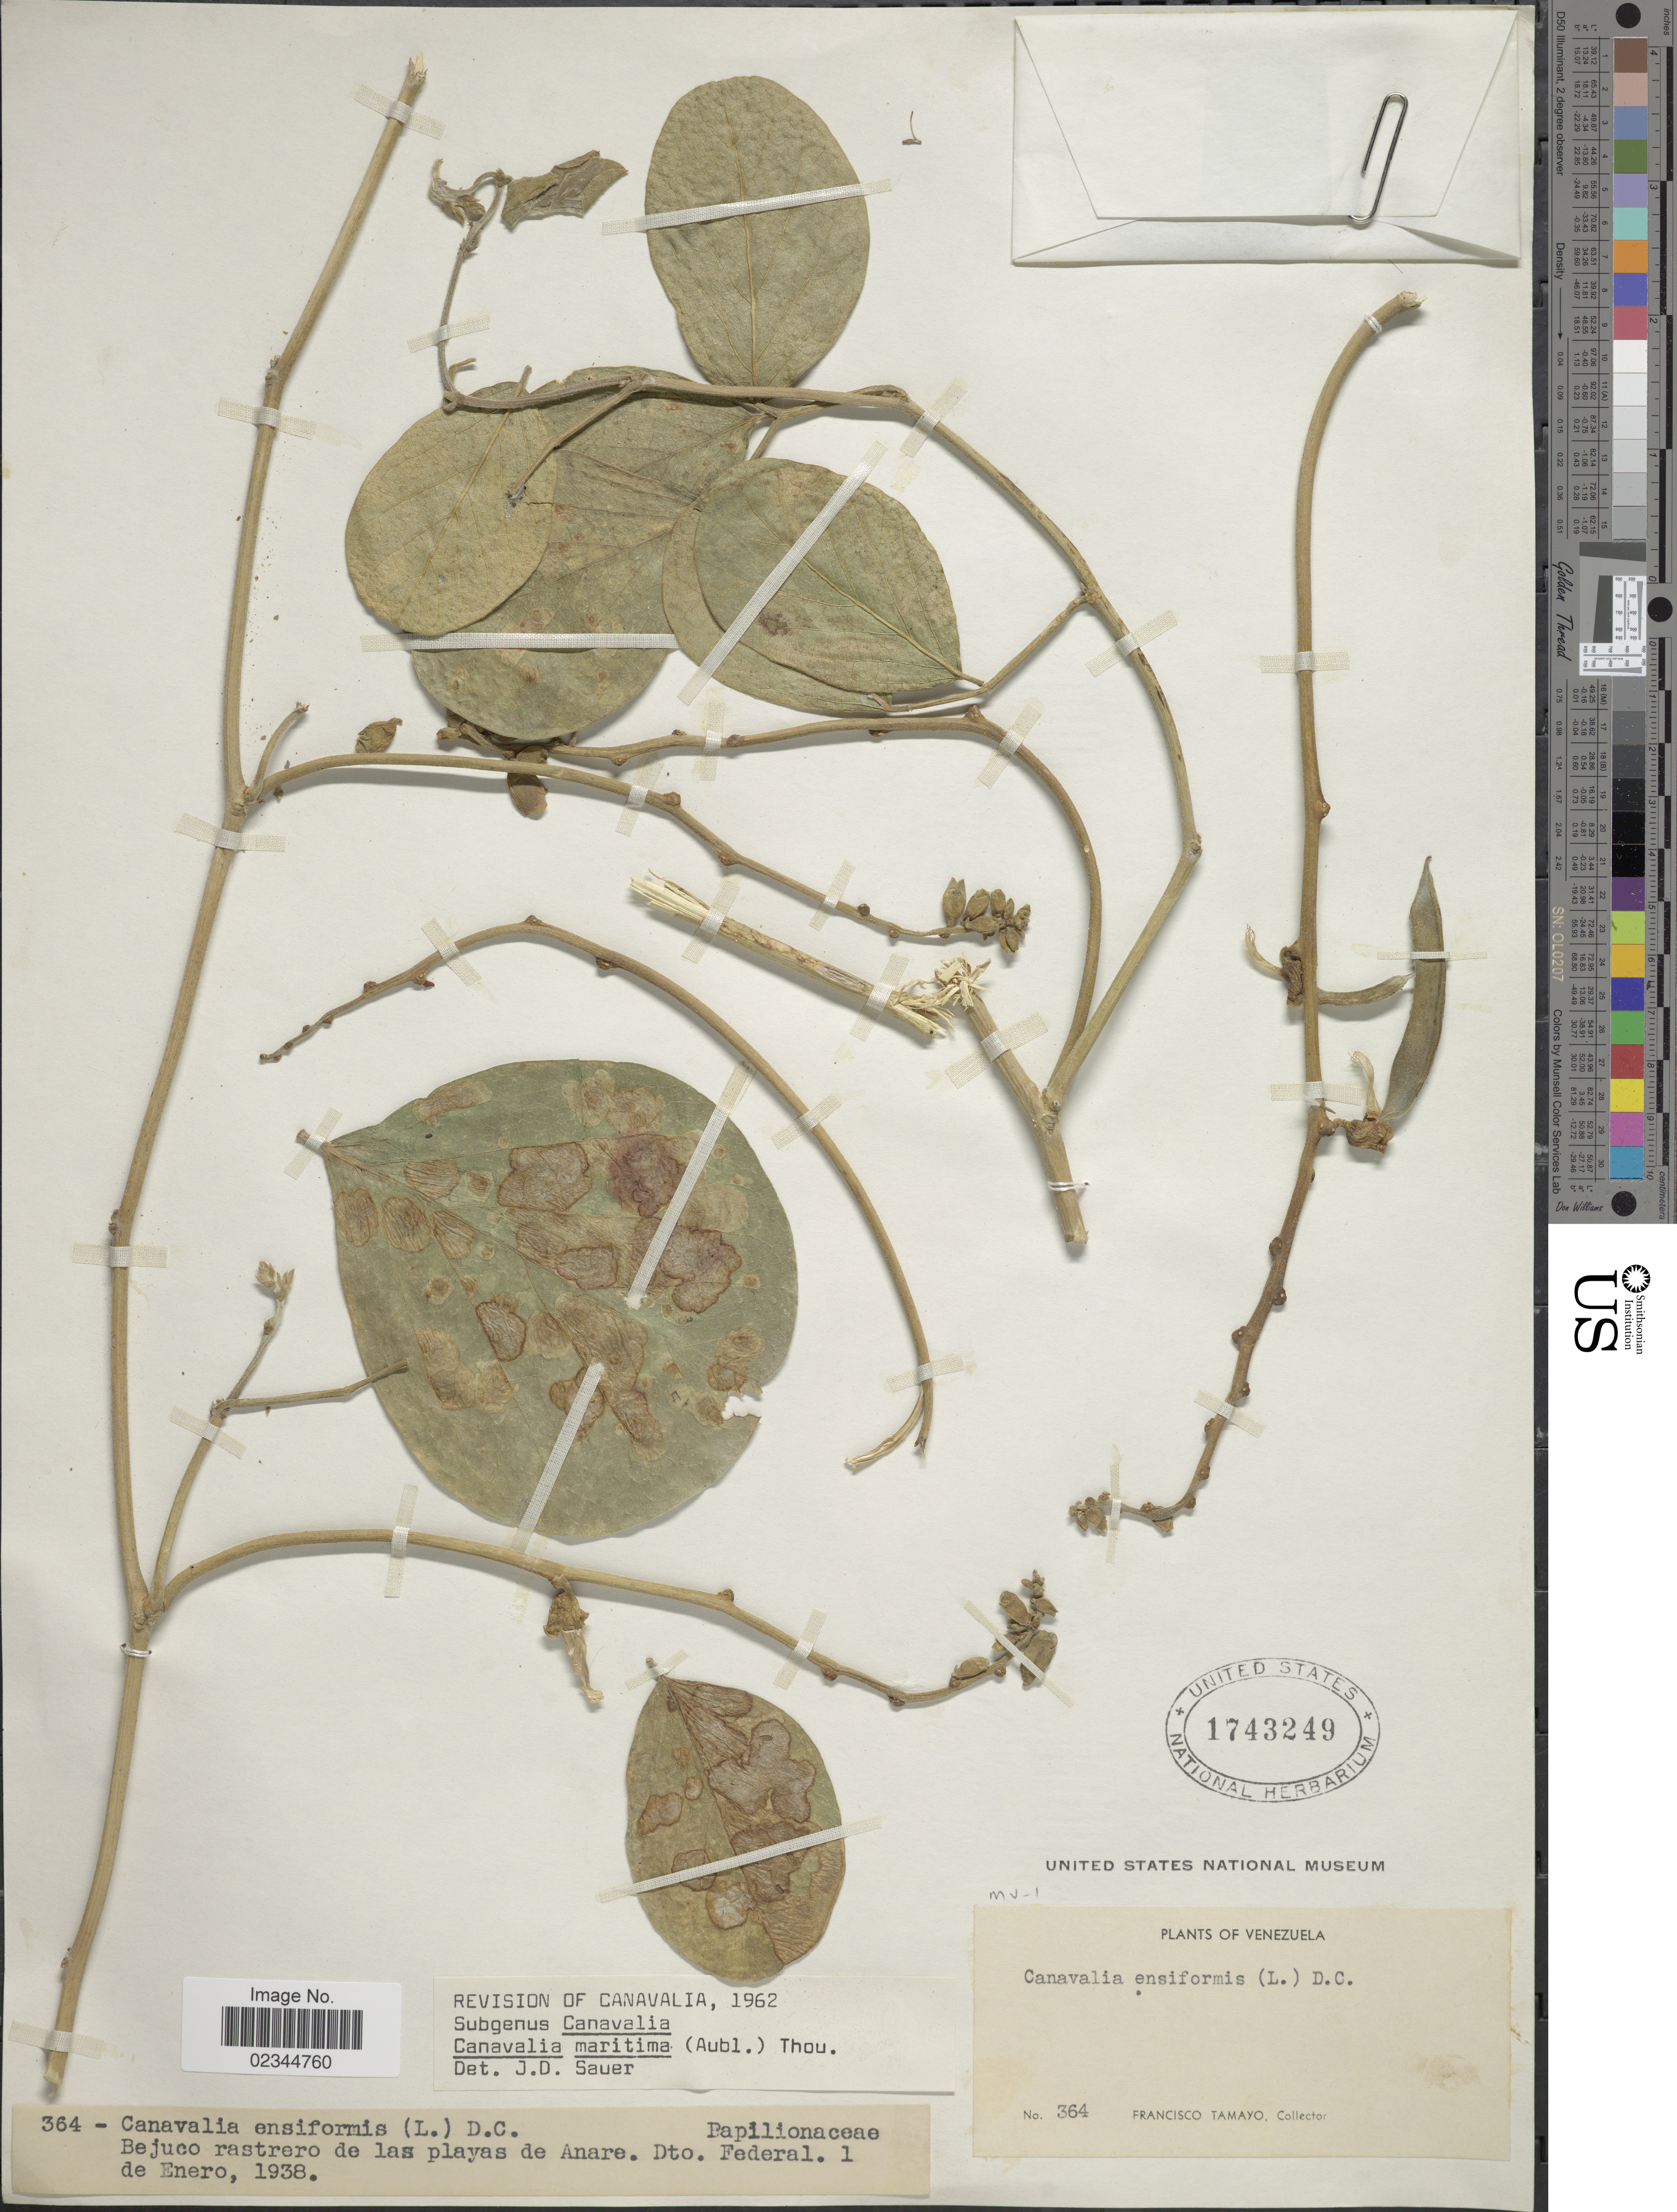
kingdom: Plantae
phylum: Tracheophyta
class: Magnoliopsida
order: Fabales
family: Fabaceae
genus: Canavalia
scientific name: Canavalia rosea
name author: (Sw.) DC.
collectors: F. Tamayo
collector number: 364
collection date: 1938-01-01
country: Venezuela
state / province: Distrito Federal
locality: Bejuco rastrero de las playas de Anare. Dto. Federal.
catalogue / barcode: US 1743249